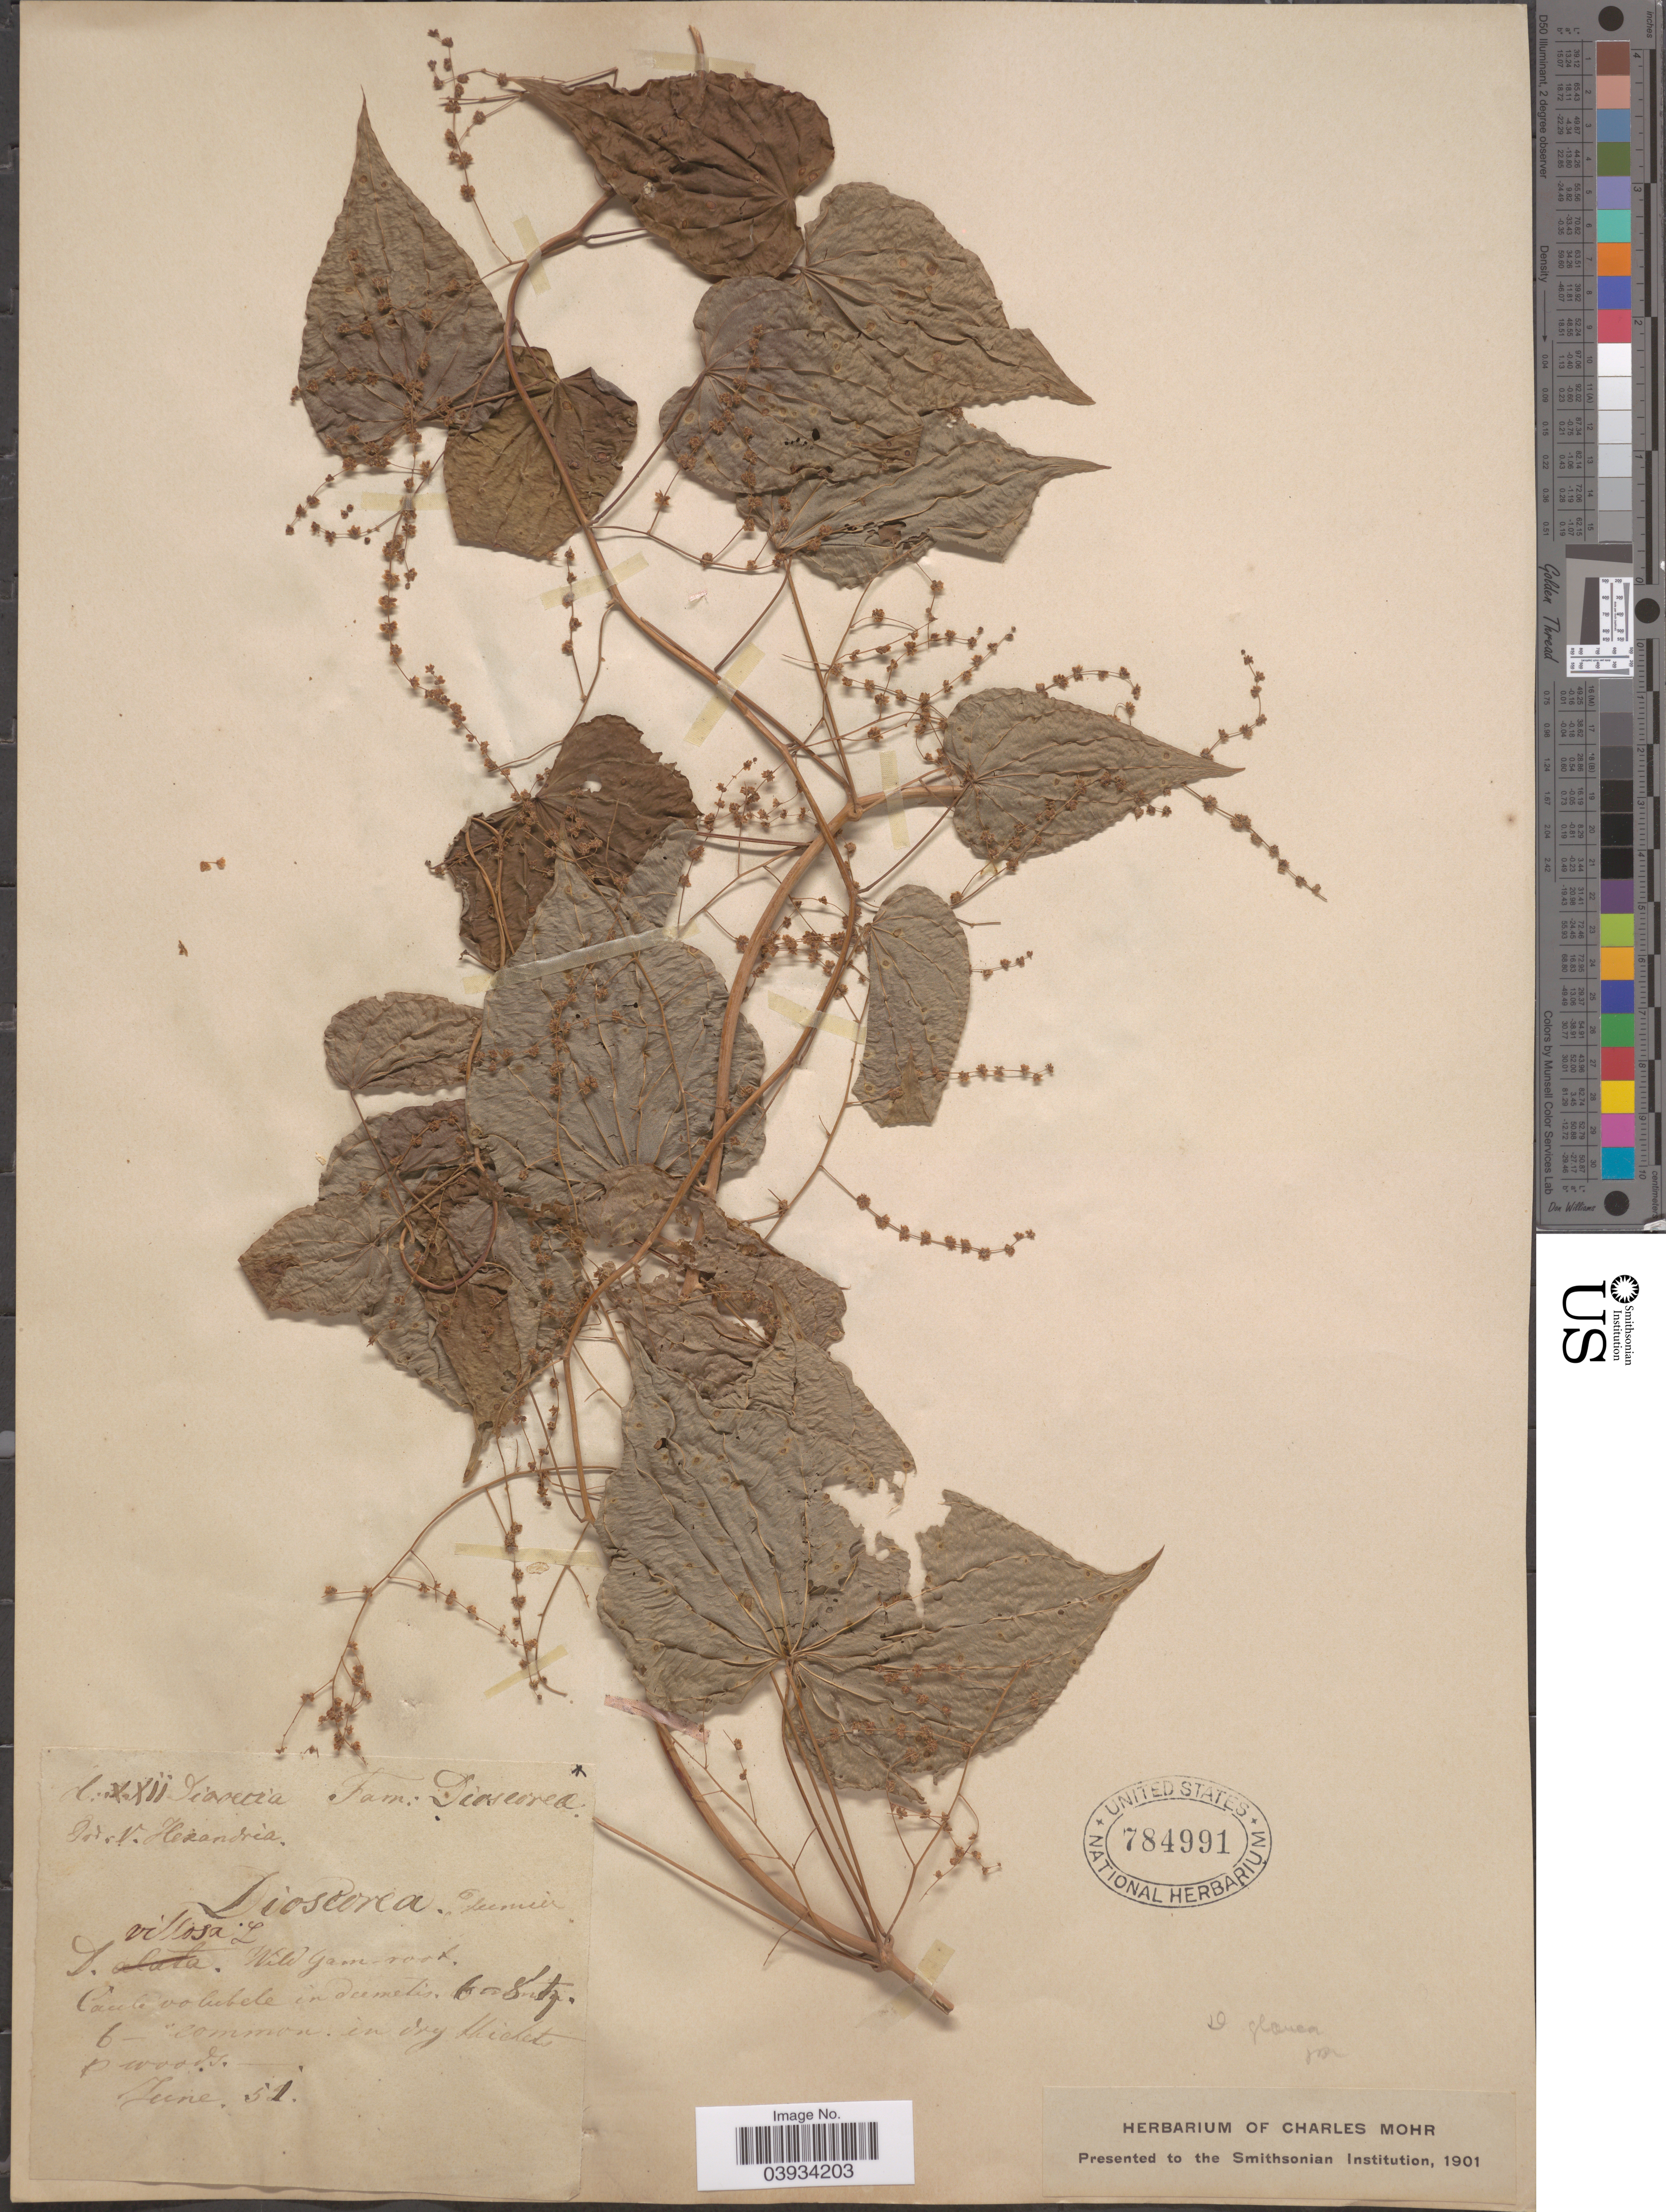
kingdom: Plantae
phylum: Tracheophyta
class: Liliopsida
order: Dioscoreales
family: Dioscoreaceae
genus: Dioscorea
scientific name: Dioscorea villosa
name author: L.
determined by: Strong, M. T., (US), Smithsonian Institution - National Museum of Natural History (UNITED STATES)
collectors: ex herb. Charles Mohr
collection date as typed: Transcribed d/m/y: /6/51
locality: In dry thickets.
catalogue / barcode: US 784991